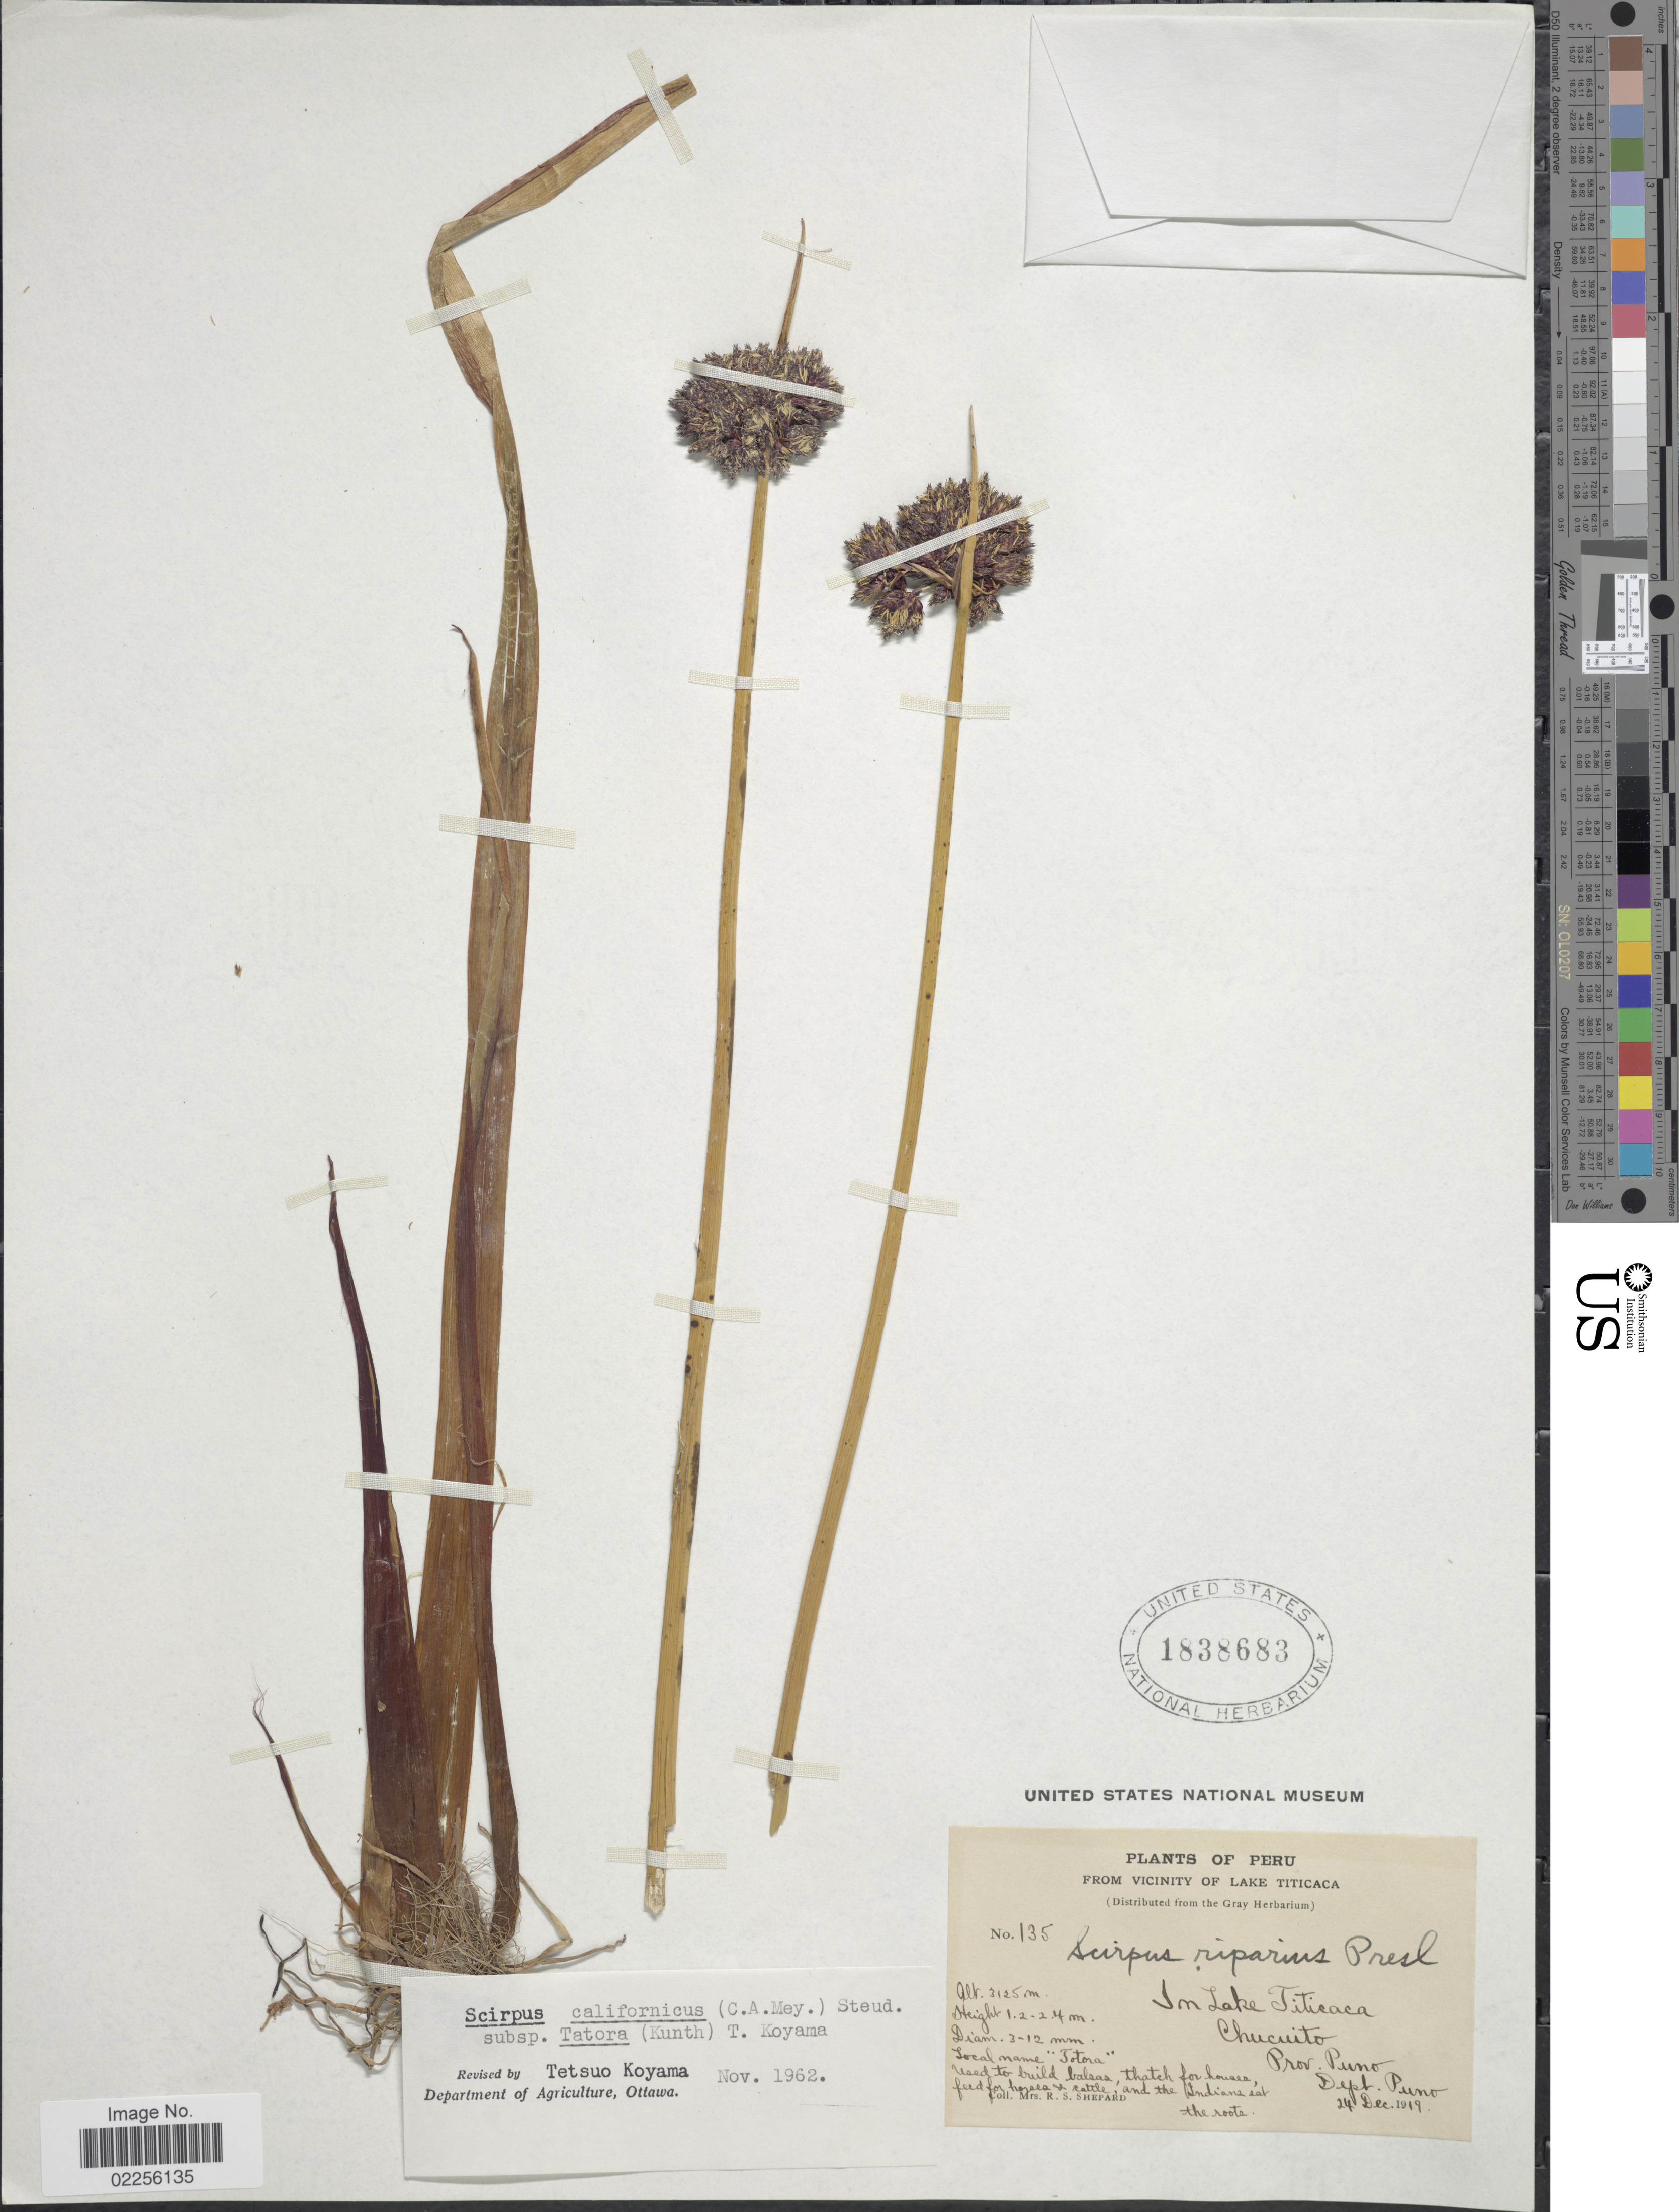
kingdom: Plantae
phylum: Tracheophyta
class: Liliopsida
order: Poales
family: Cyperaceae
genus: Schoenoplectus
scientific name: Schoenoplectus californicus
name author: (C.A. Mey.) Soják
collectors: R. Shepard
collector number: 135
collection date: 1919-12-24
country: Peru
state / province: Puno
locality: From Vicinity of Lake Titicaca, In Lake Titicaca, Chcuito, Dept Puno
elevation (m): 3125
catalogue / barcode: US 1838683